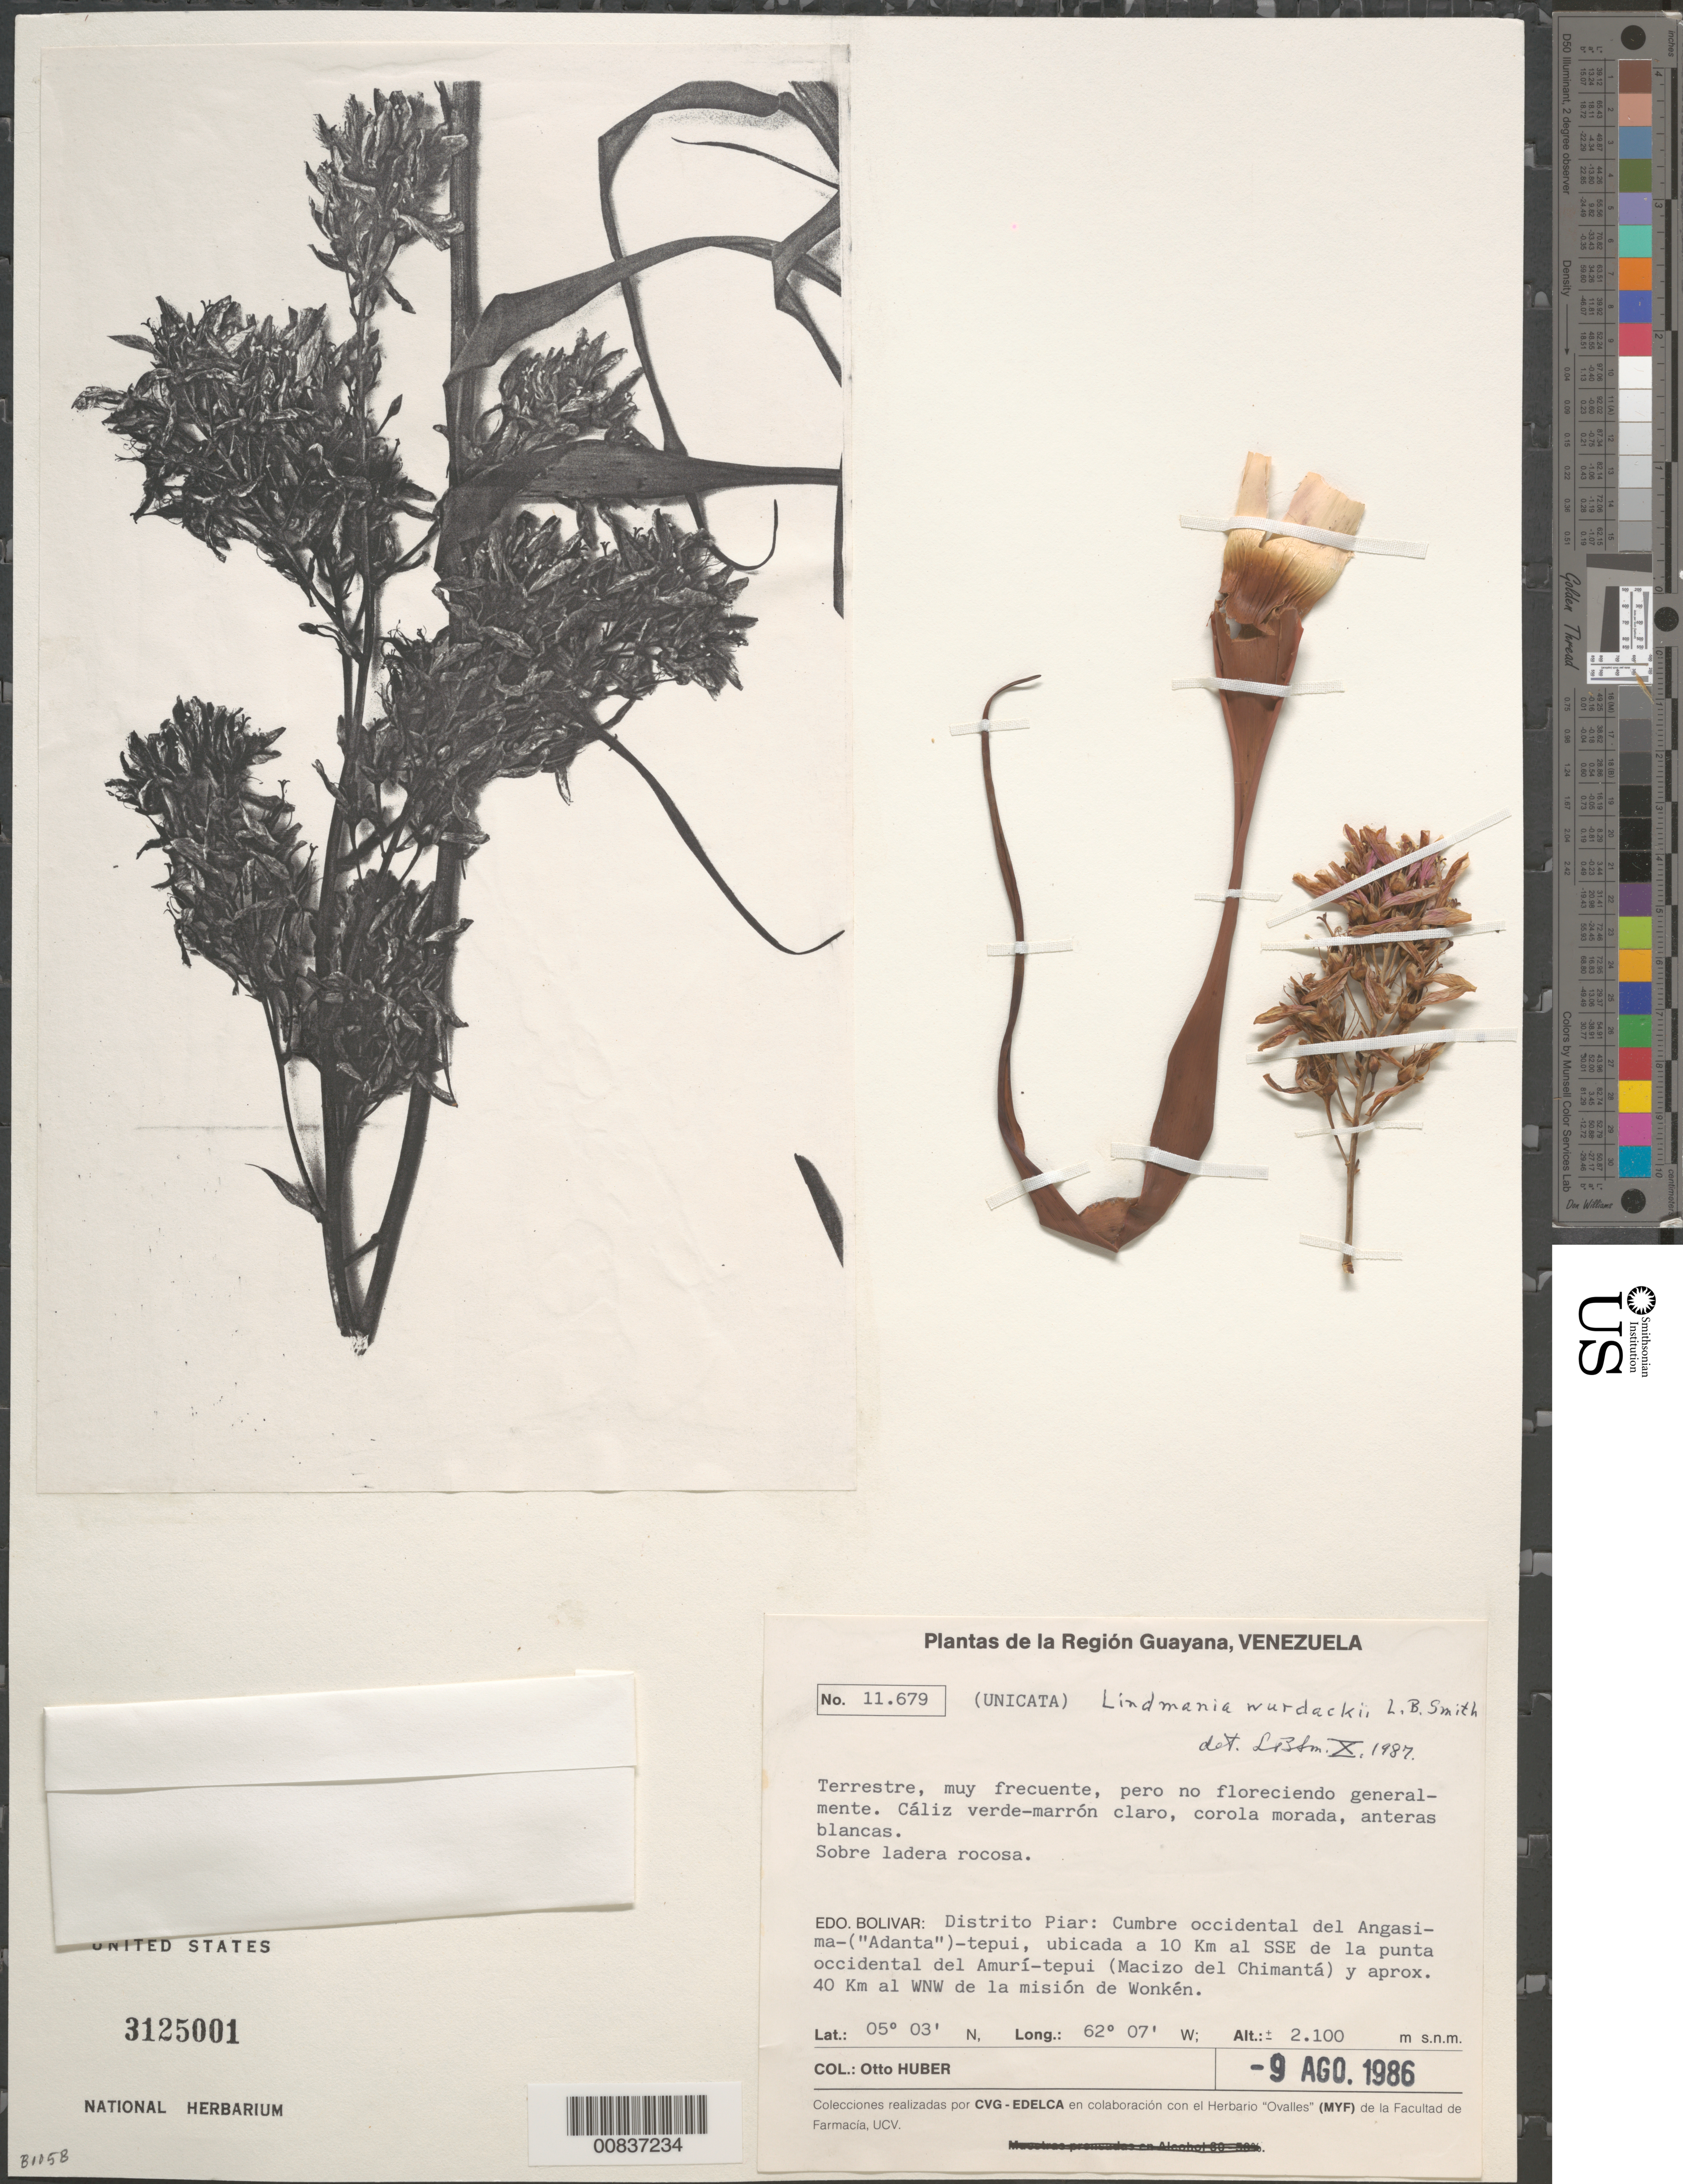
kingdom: Plantae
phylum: Tracheophyta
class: Liliopsida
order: Poales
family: Bromeliaceae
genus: Lindmania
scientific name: Lindmania wurdackii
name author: L.B. Sm.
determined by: Smith, Lyman B., (US), NMNH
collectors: O. Huber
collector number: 11679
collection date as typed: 9-Aug-86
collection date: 1986-08-09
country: Venezuela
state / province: Bolívar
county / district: Piar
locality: Angasima("Adanta")-tepuí, 10 km SSE del Amurí-tepuí (Macizo del Chimantá) y aprox. 40km an WNW de la misión de Wonkén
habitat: Sobre ladera rocosa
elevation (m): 2100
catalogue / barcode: US 3125001